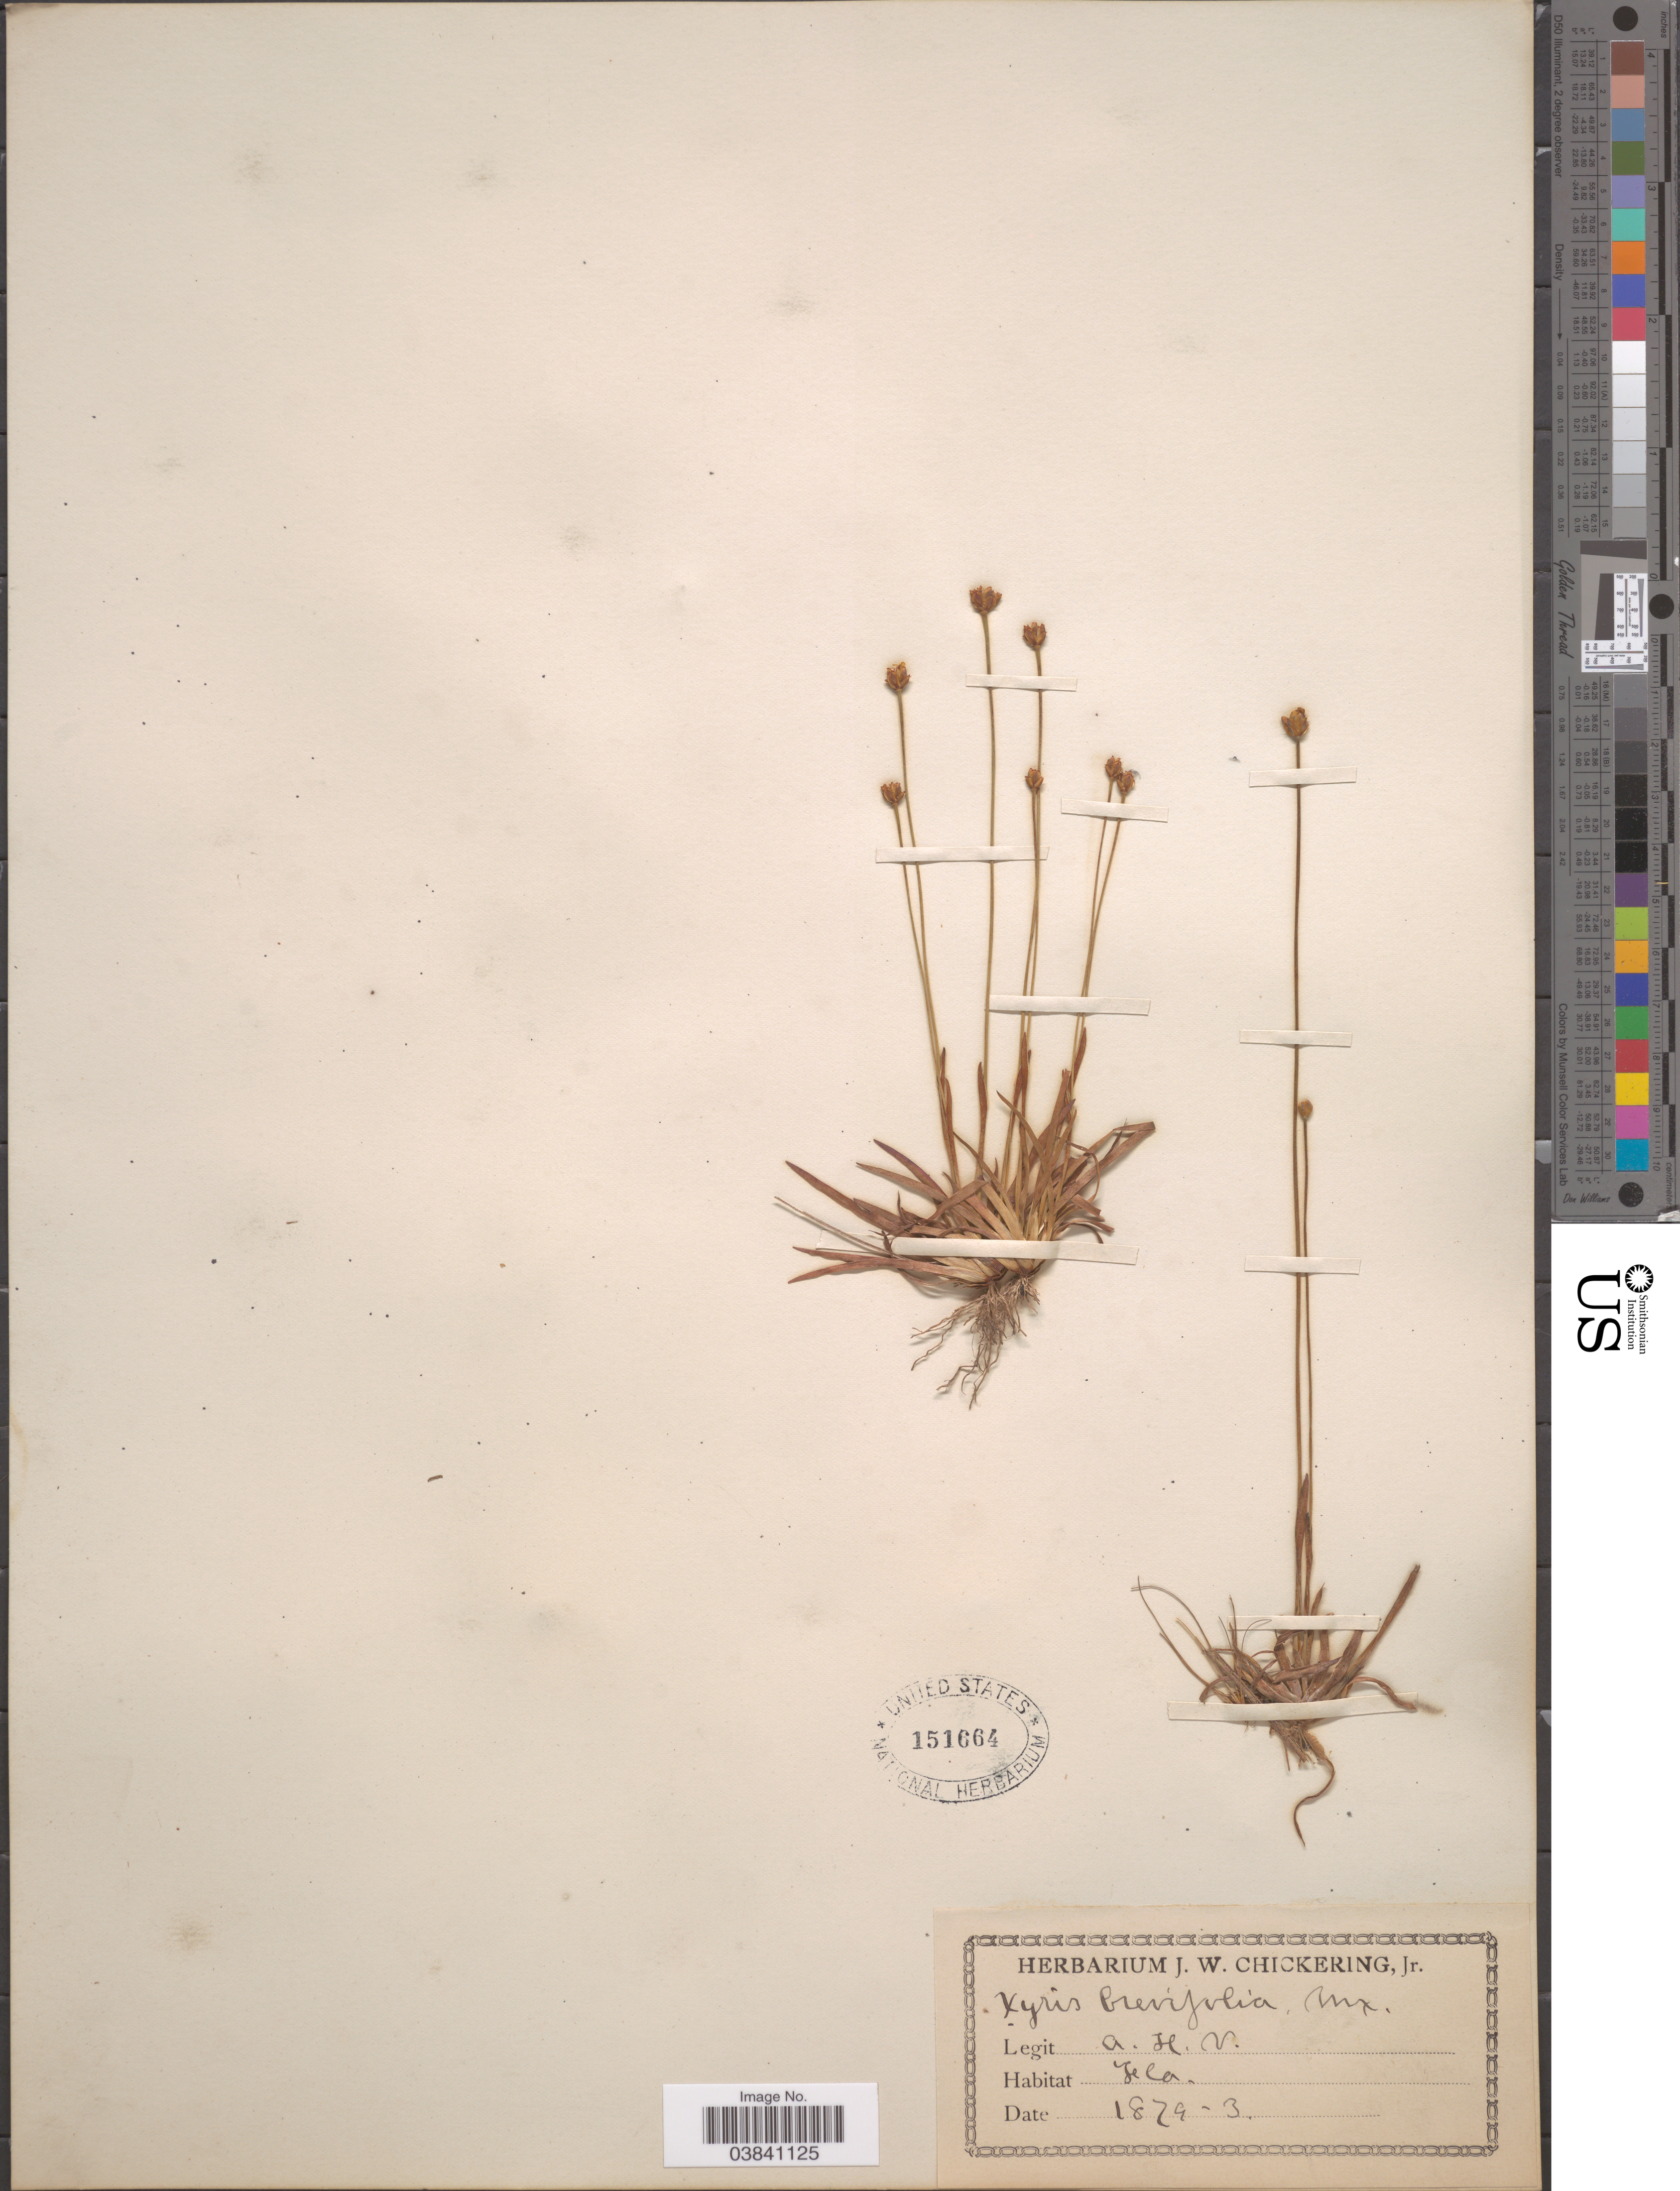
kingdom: Plantae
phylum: Tracheophyta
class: Liliopsida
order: Poales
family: Xyridaceae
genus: Xyris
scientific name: Xyris brevifolia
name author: Michx.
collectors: A. H. N.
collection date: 1879-03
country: United States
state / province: Florida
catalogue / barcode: US 151664